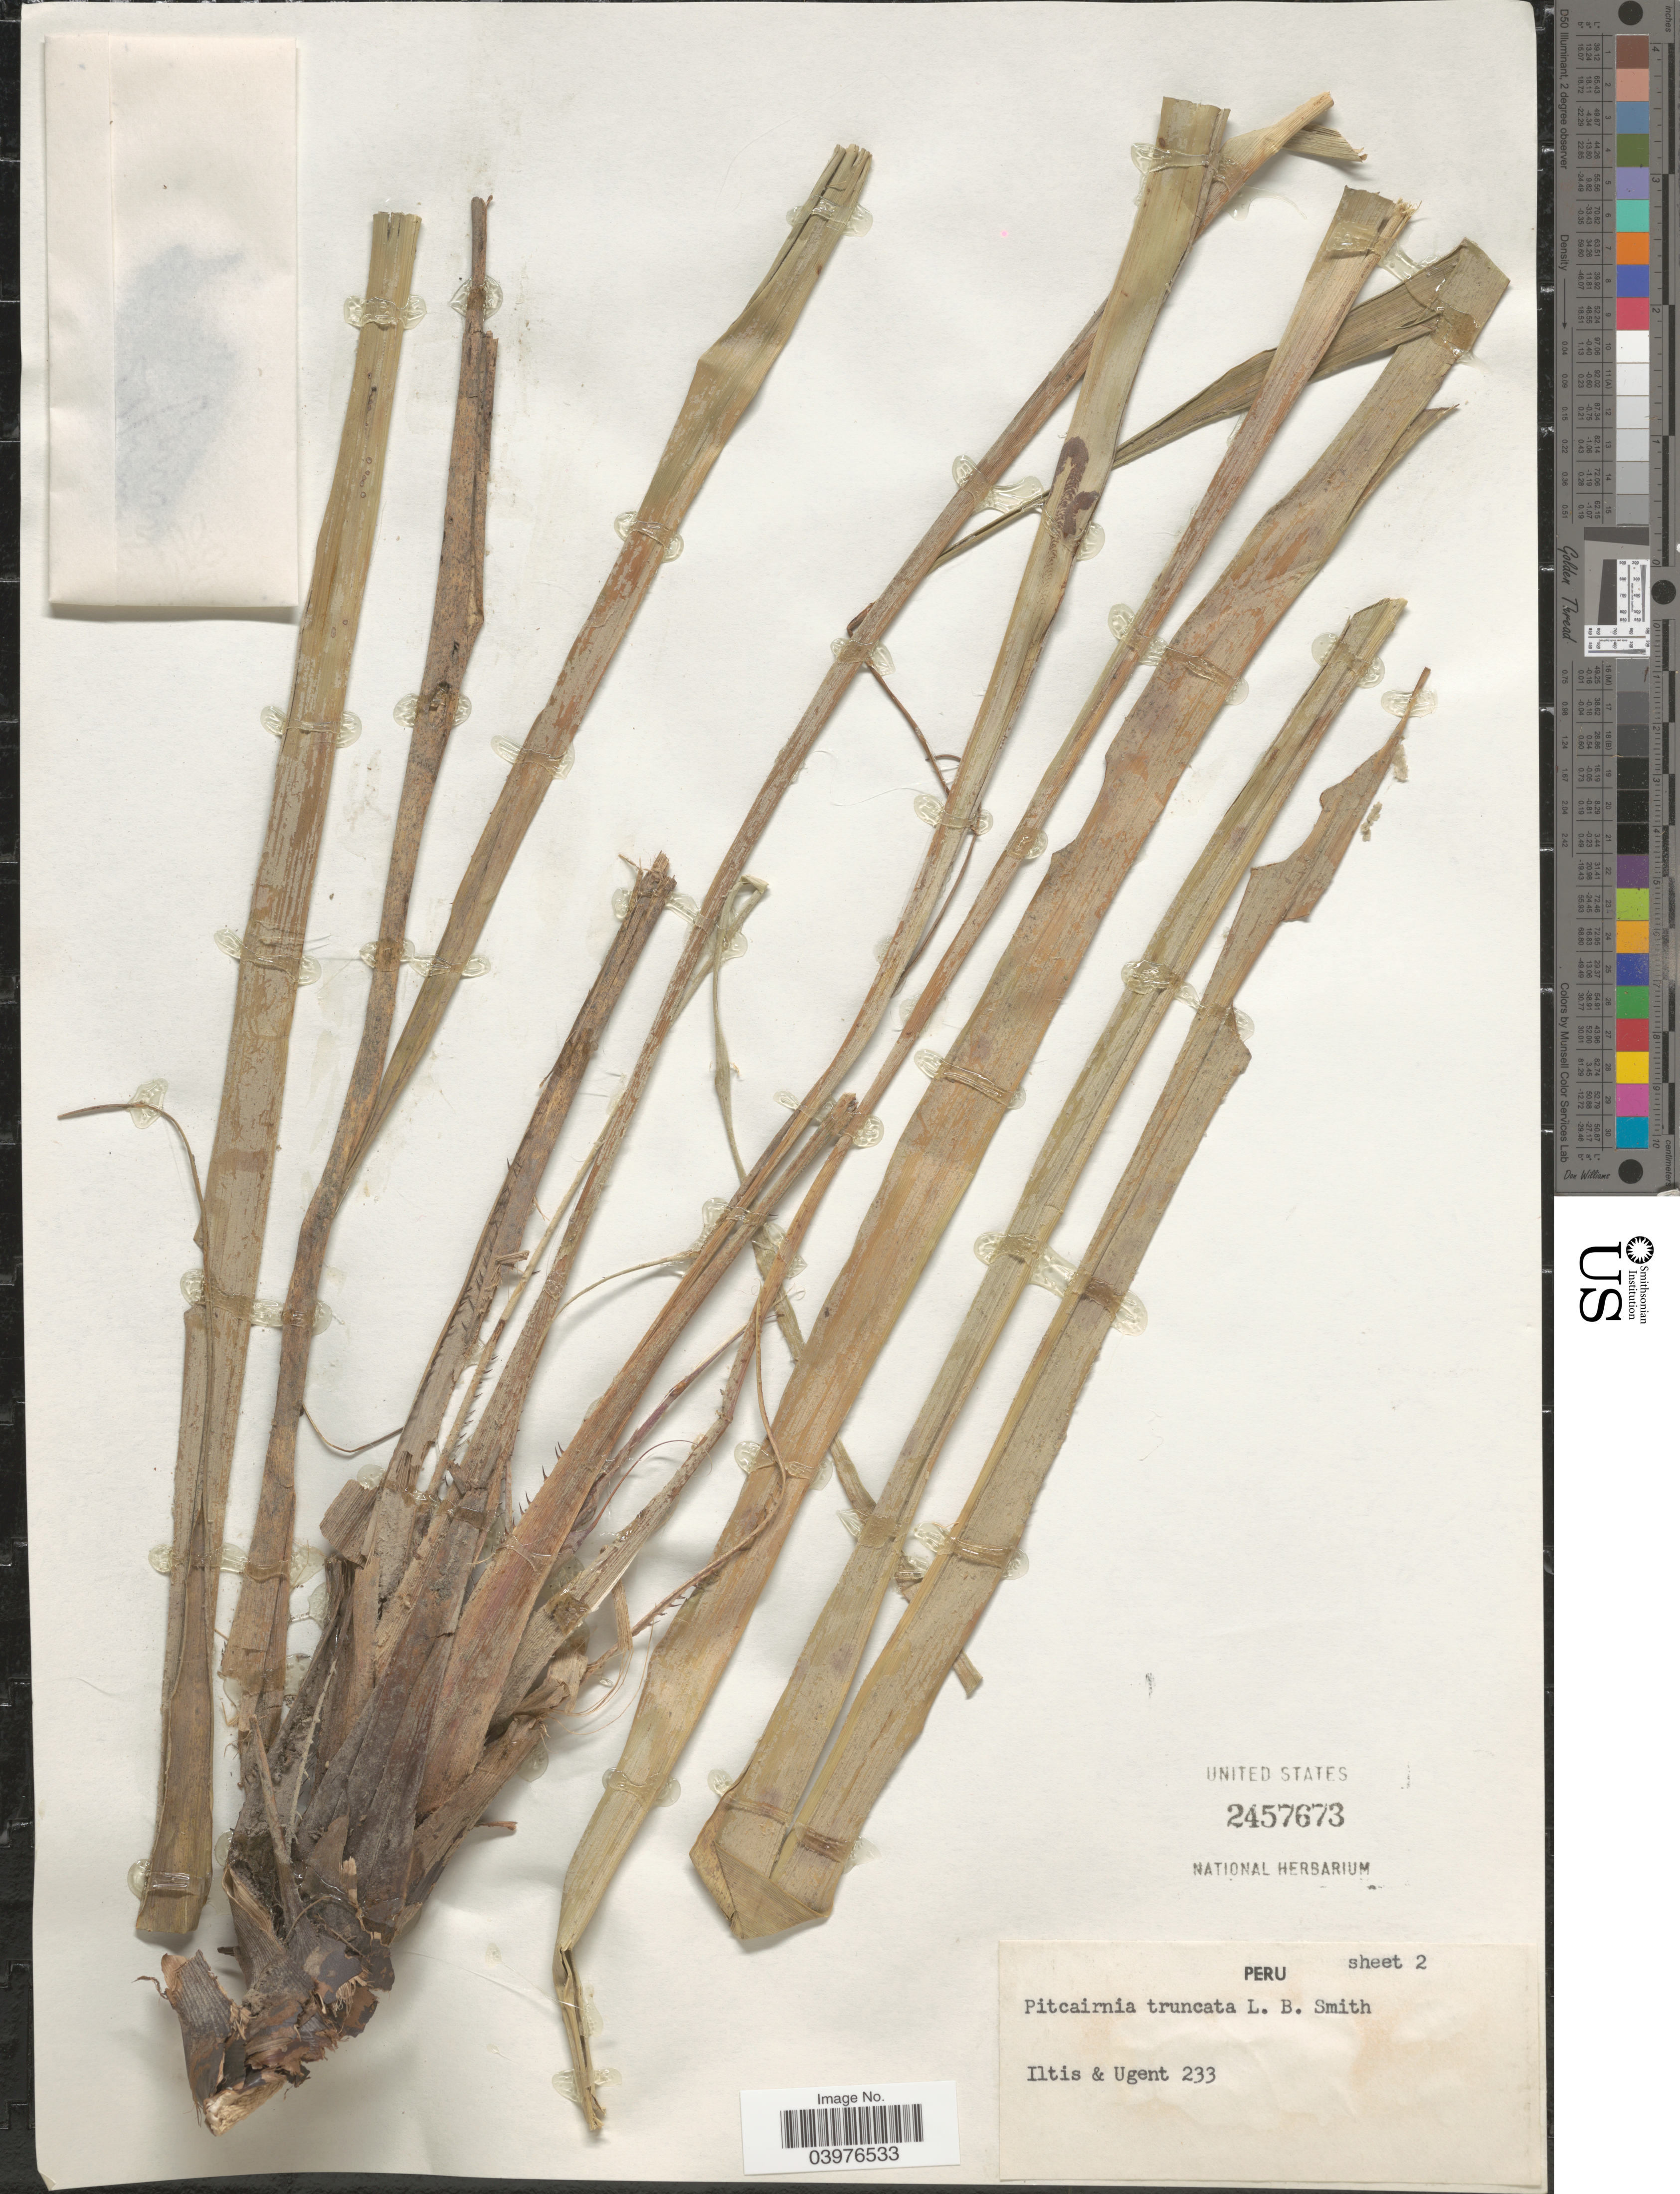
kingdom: Plantae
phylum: Tracheophyta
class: Liliopsida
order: Poales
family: Bromeliaceae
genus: Pitcairnia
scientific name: Pitcairnia truncata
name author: L.B. Sm.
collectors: -- Iltis & Ugent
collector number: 233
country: Peru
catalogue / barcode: US 2457673